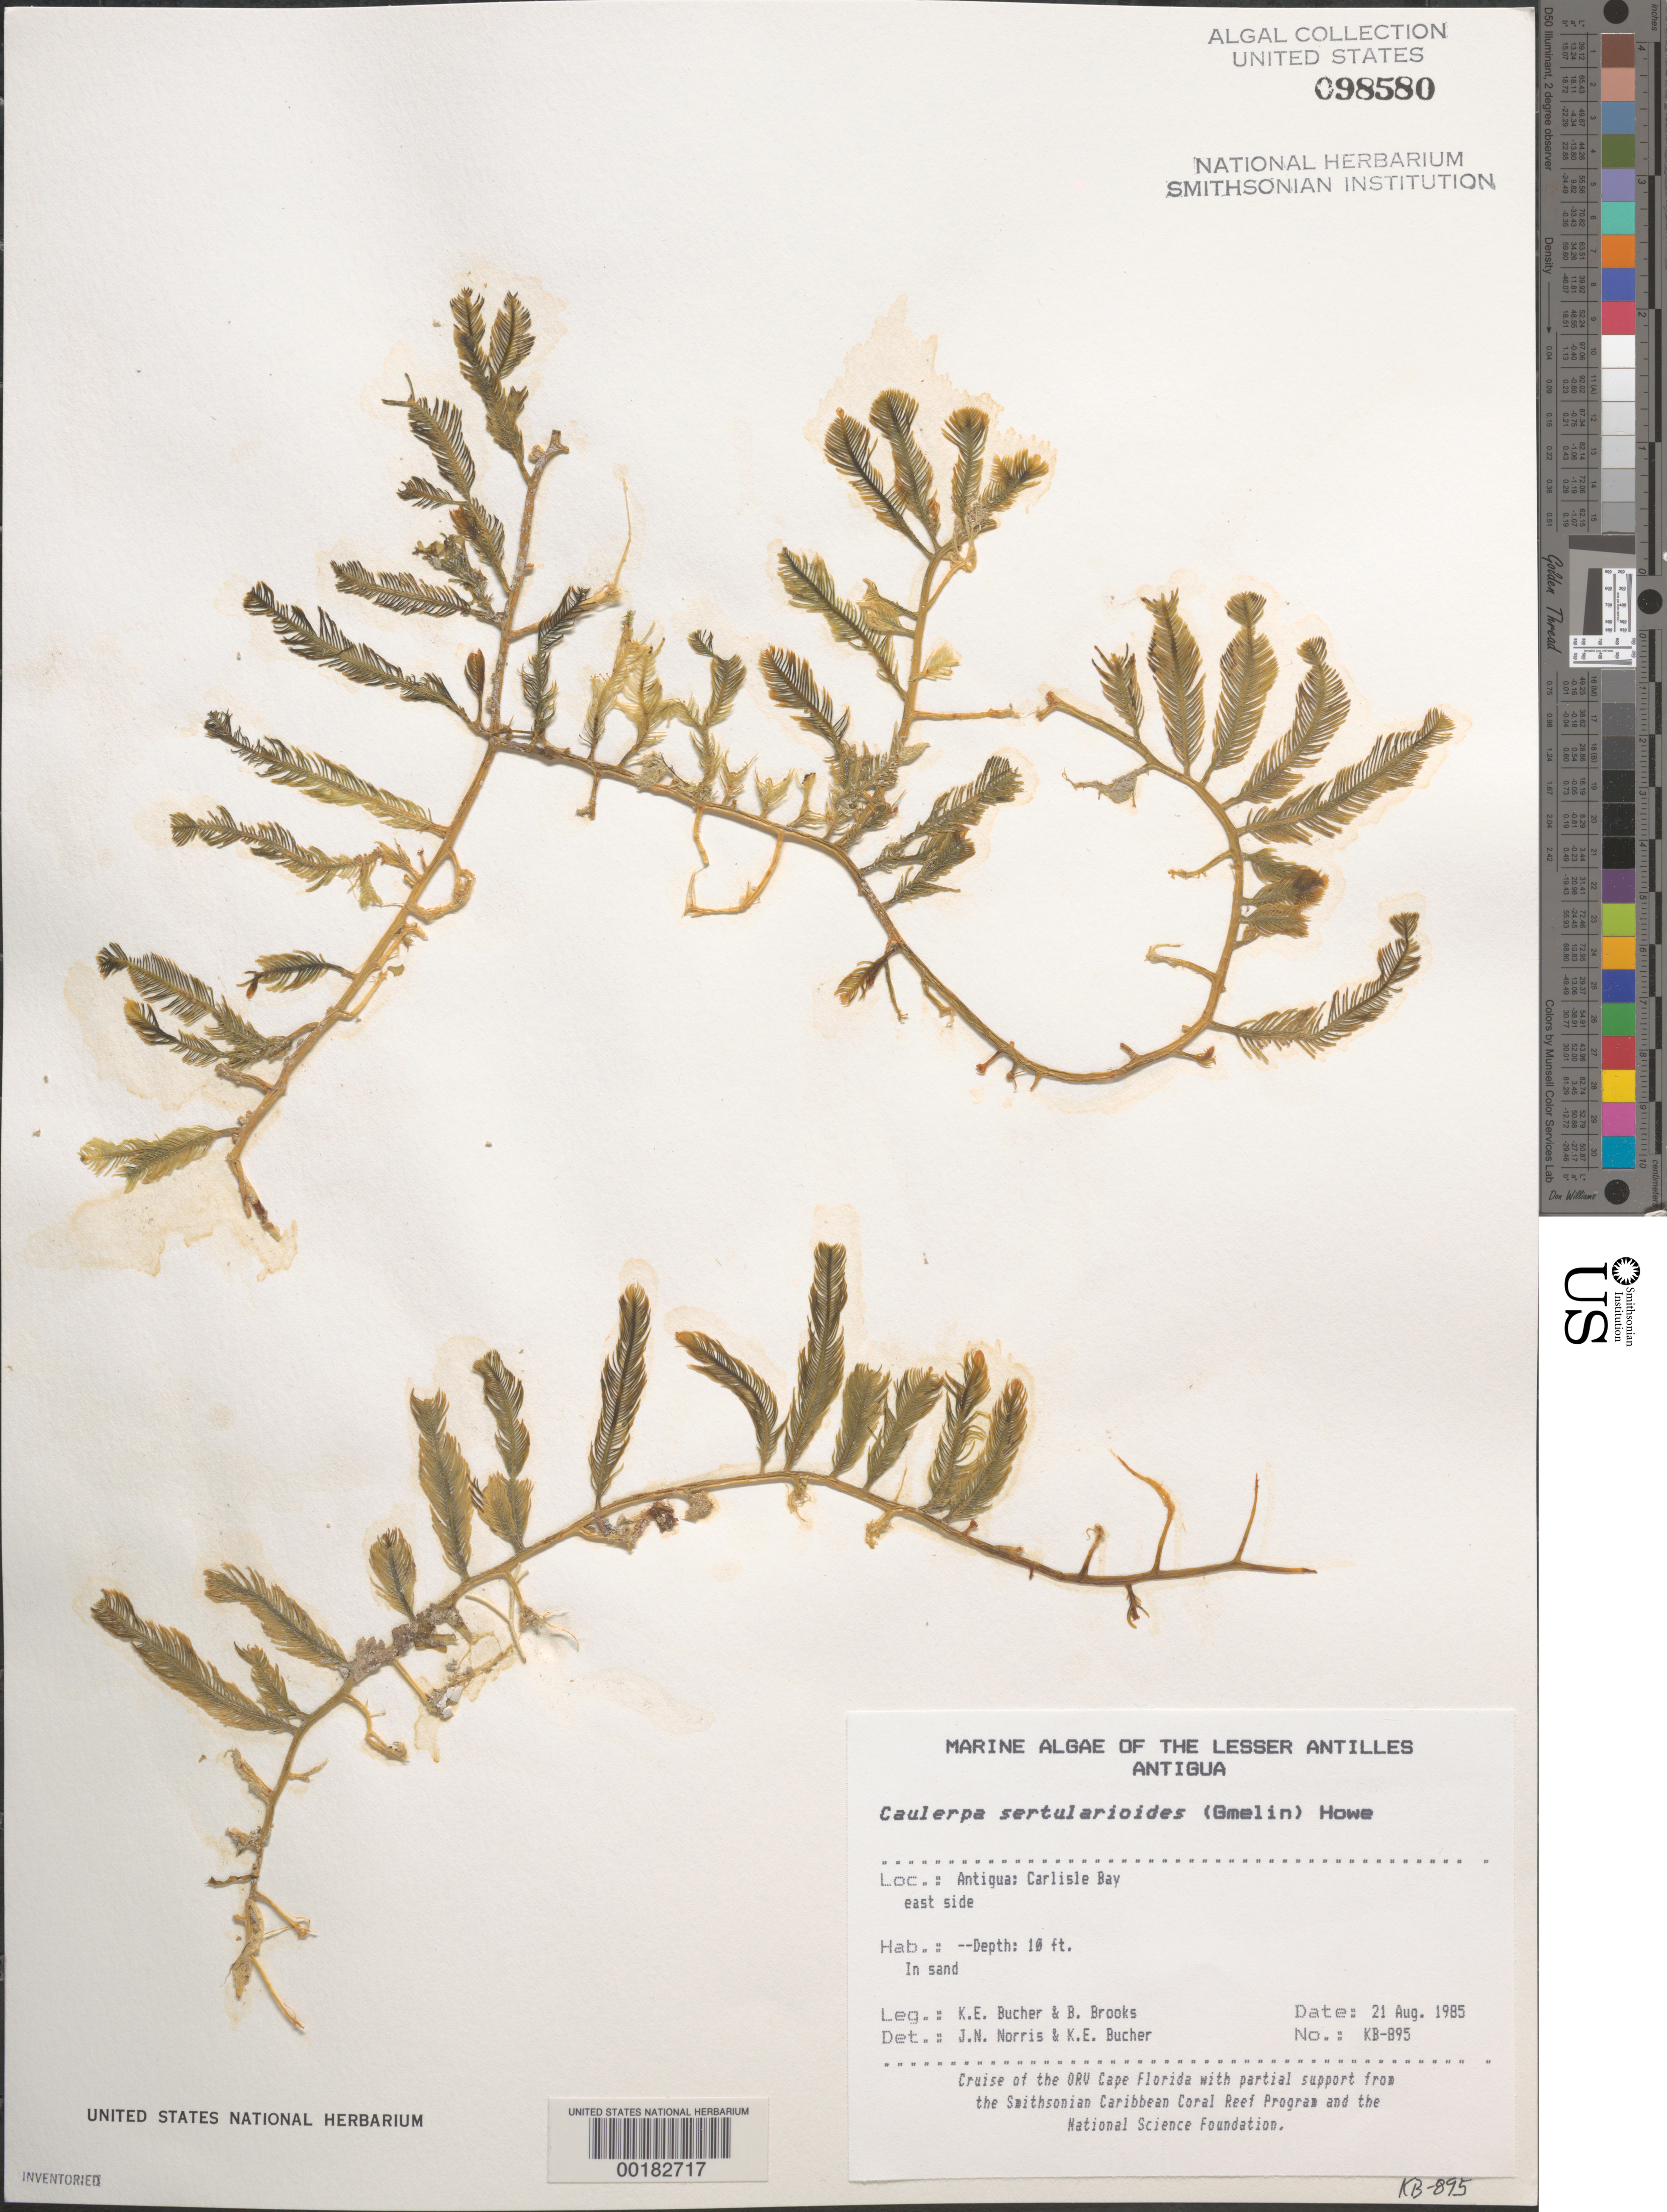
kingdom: Plantae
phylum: Chlorophyta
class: Ulvophyceae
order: Bryopsidales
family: Caulerpaceae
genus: Caulerpa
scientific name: Caulerpa sertularioides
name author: (S.G. Gmel.) M. Howe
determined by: Norris, J. N.; Bucher, K. E.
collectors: K. E. Bucher & B. Brooks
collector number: KB-895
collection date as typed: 21 Aug 1985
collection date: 1985-08-21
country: Antigua and Barbuda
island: Antigua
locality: Carlisle Bay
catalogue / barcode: US 98580